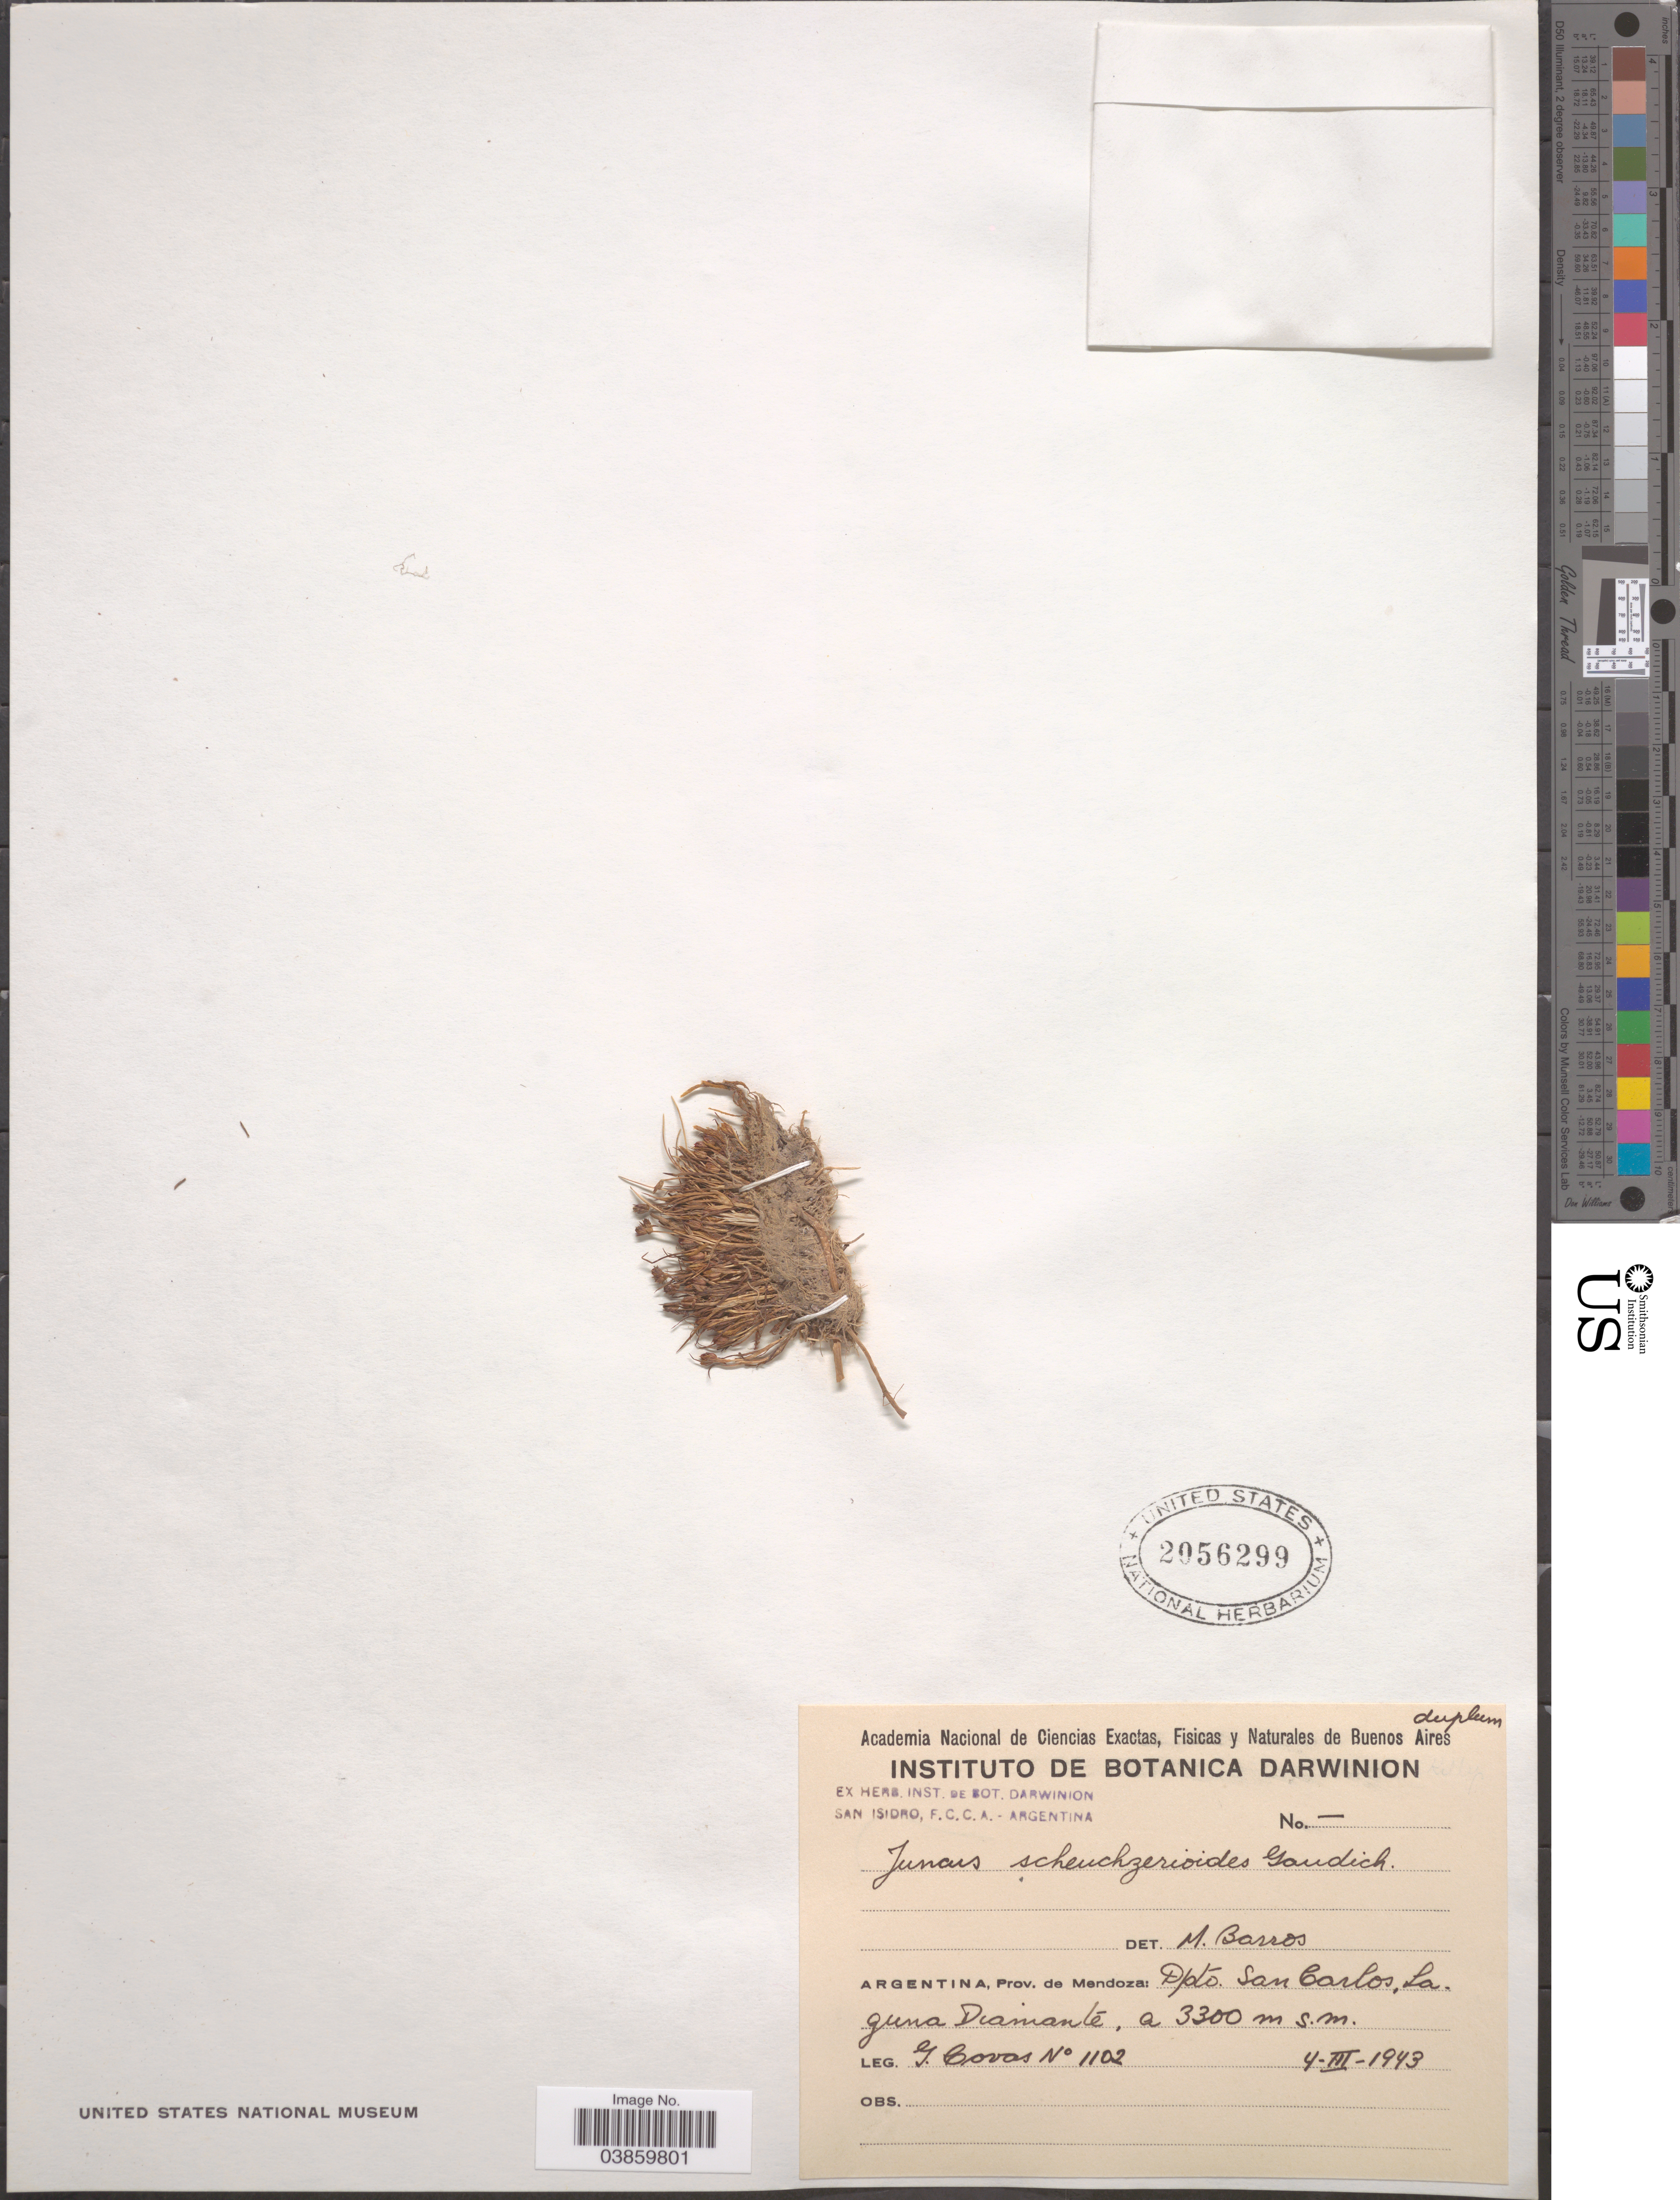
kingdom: Plantae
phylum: Tracheophyta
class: Liliopsida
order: Poales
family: Juncaceae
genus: Juncus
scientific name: Juncus scheuchzerioides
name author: Gaudich.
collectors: G. Covas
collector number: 1102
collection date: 1943-03-04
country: Argentina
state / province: Mendoza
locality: Dpto. San Carlos, Laguna Diamante.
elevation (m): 3300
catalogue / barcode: US 2056299